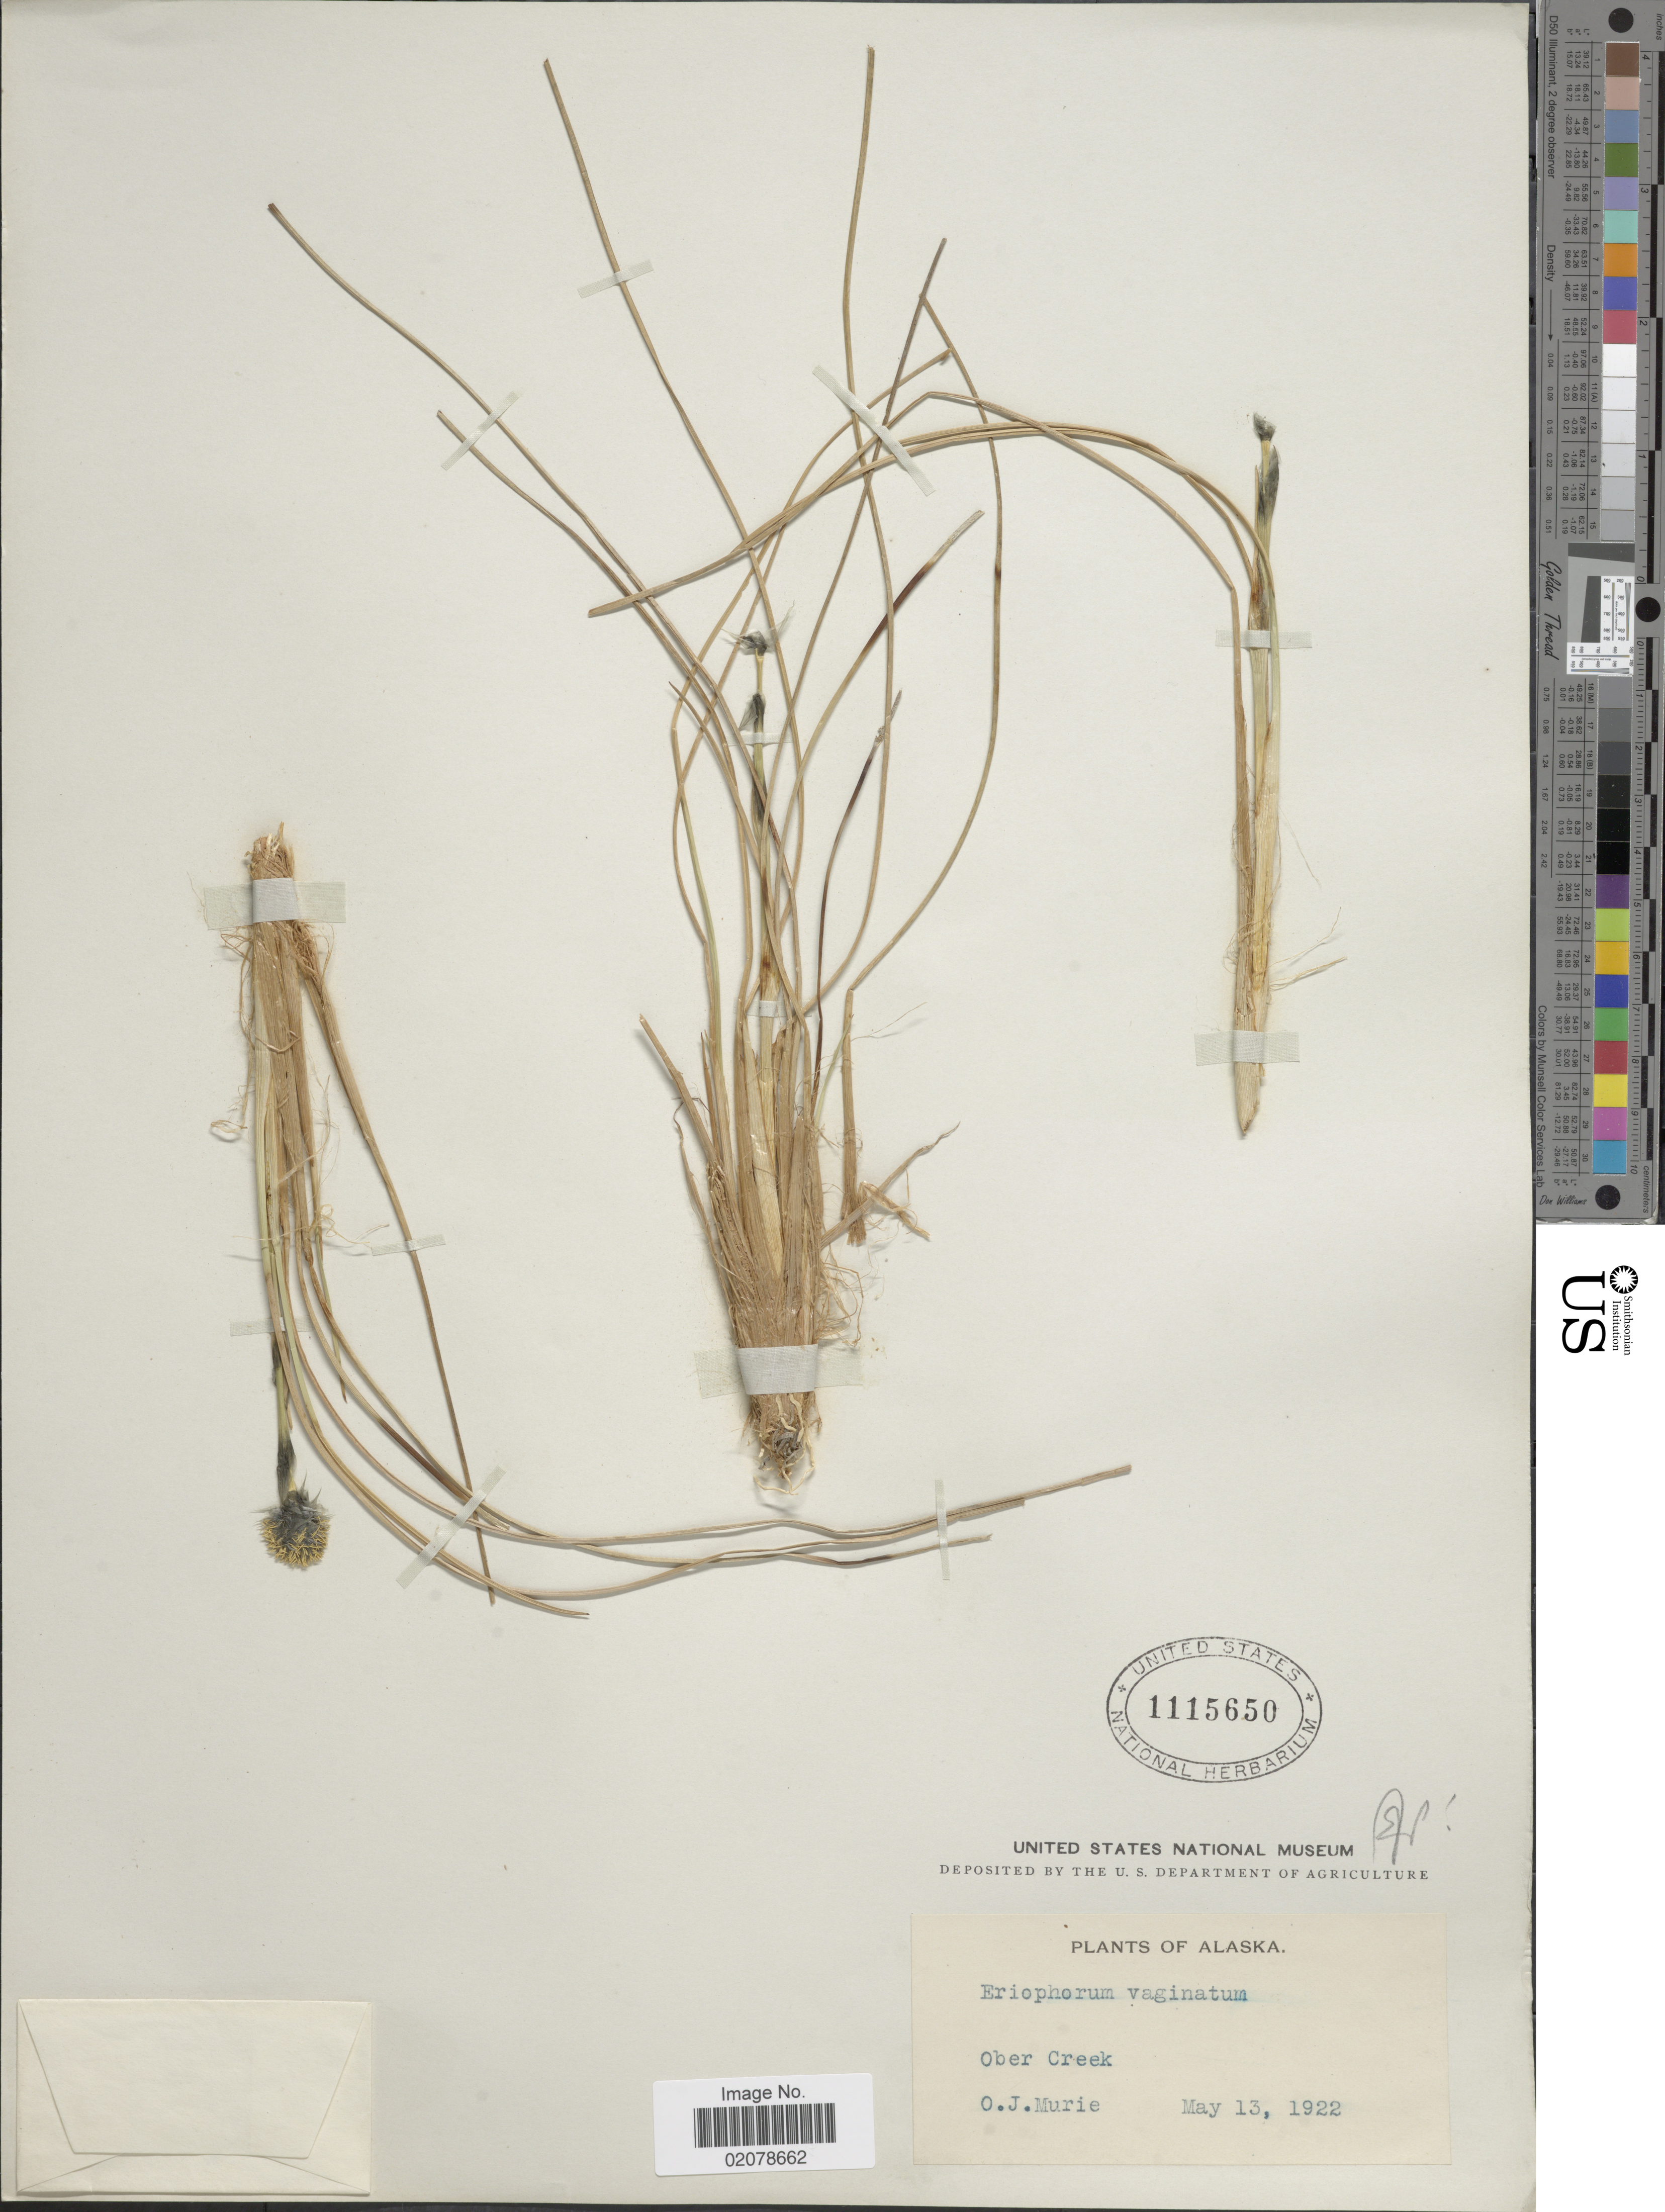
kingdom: Plantae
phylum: Tracheophyta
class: Liliopsida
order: Poales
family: Cyperaceae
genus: Eriophorum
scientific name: Eriophorum vaginatum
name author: L.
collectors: O. Murie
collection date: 1922-05-13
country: United States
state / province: Alaska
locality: Ober Creek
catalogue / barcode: US 1115650